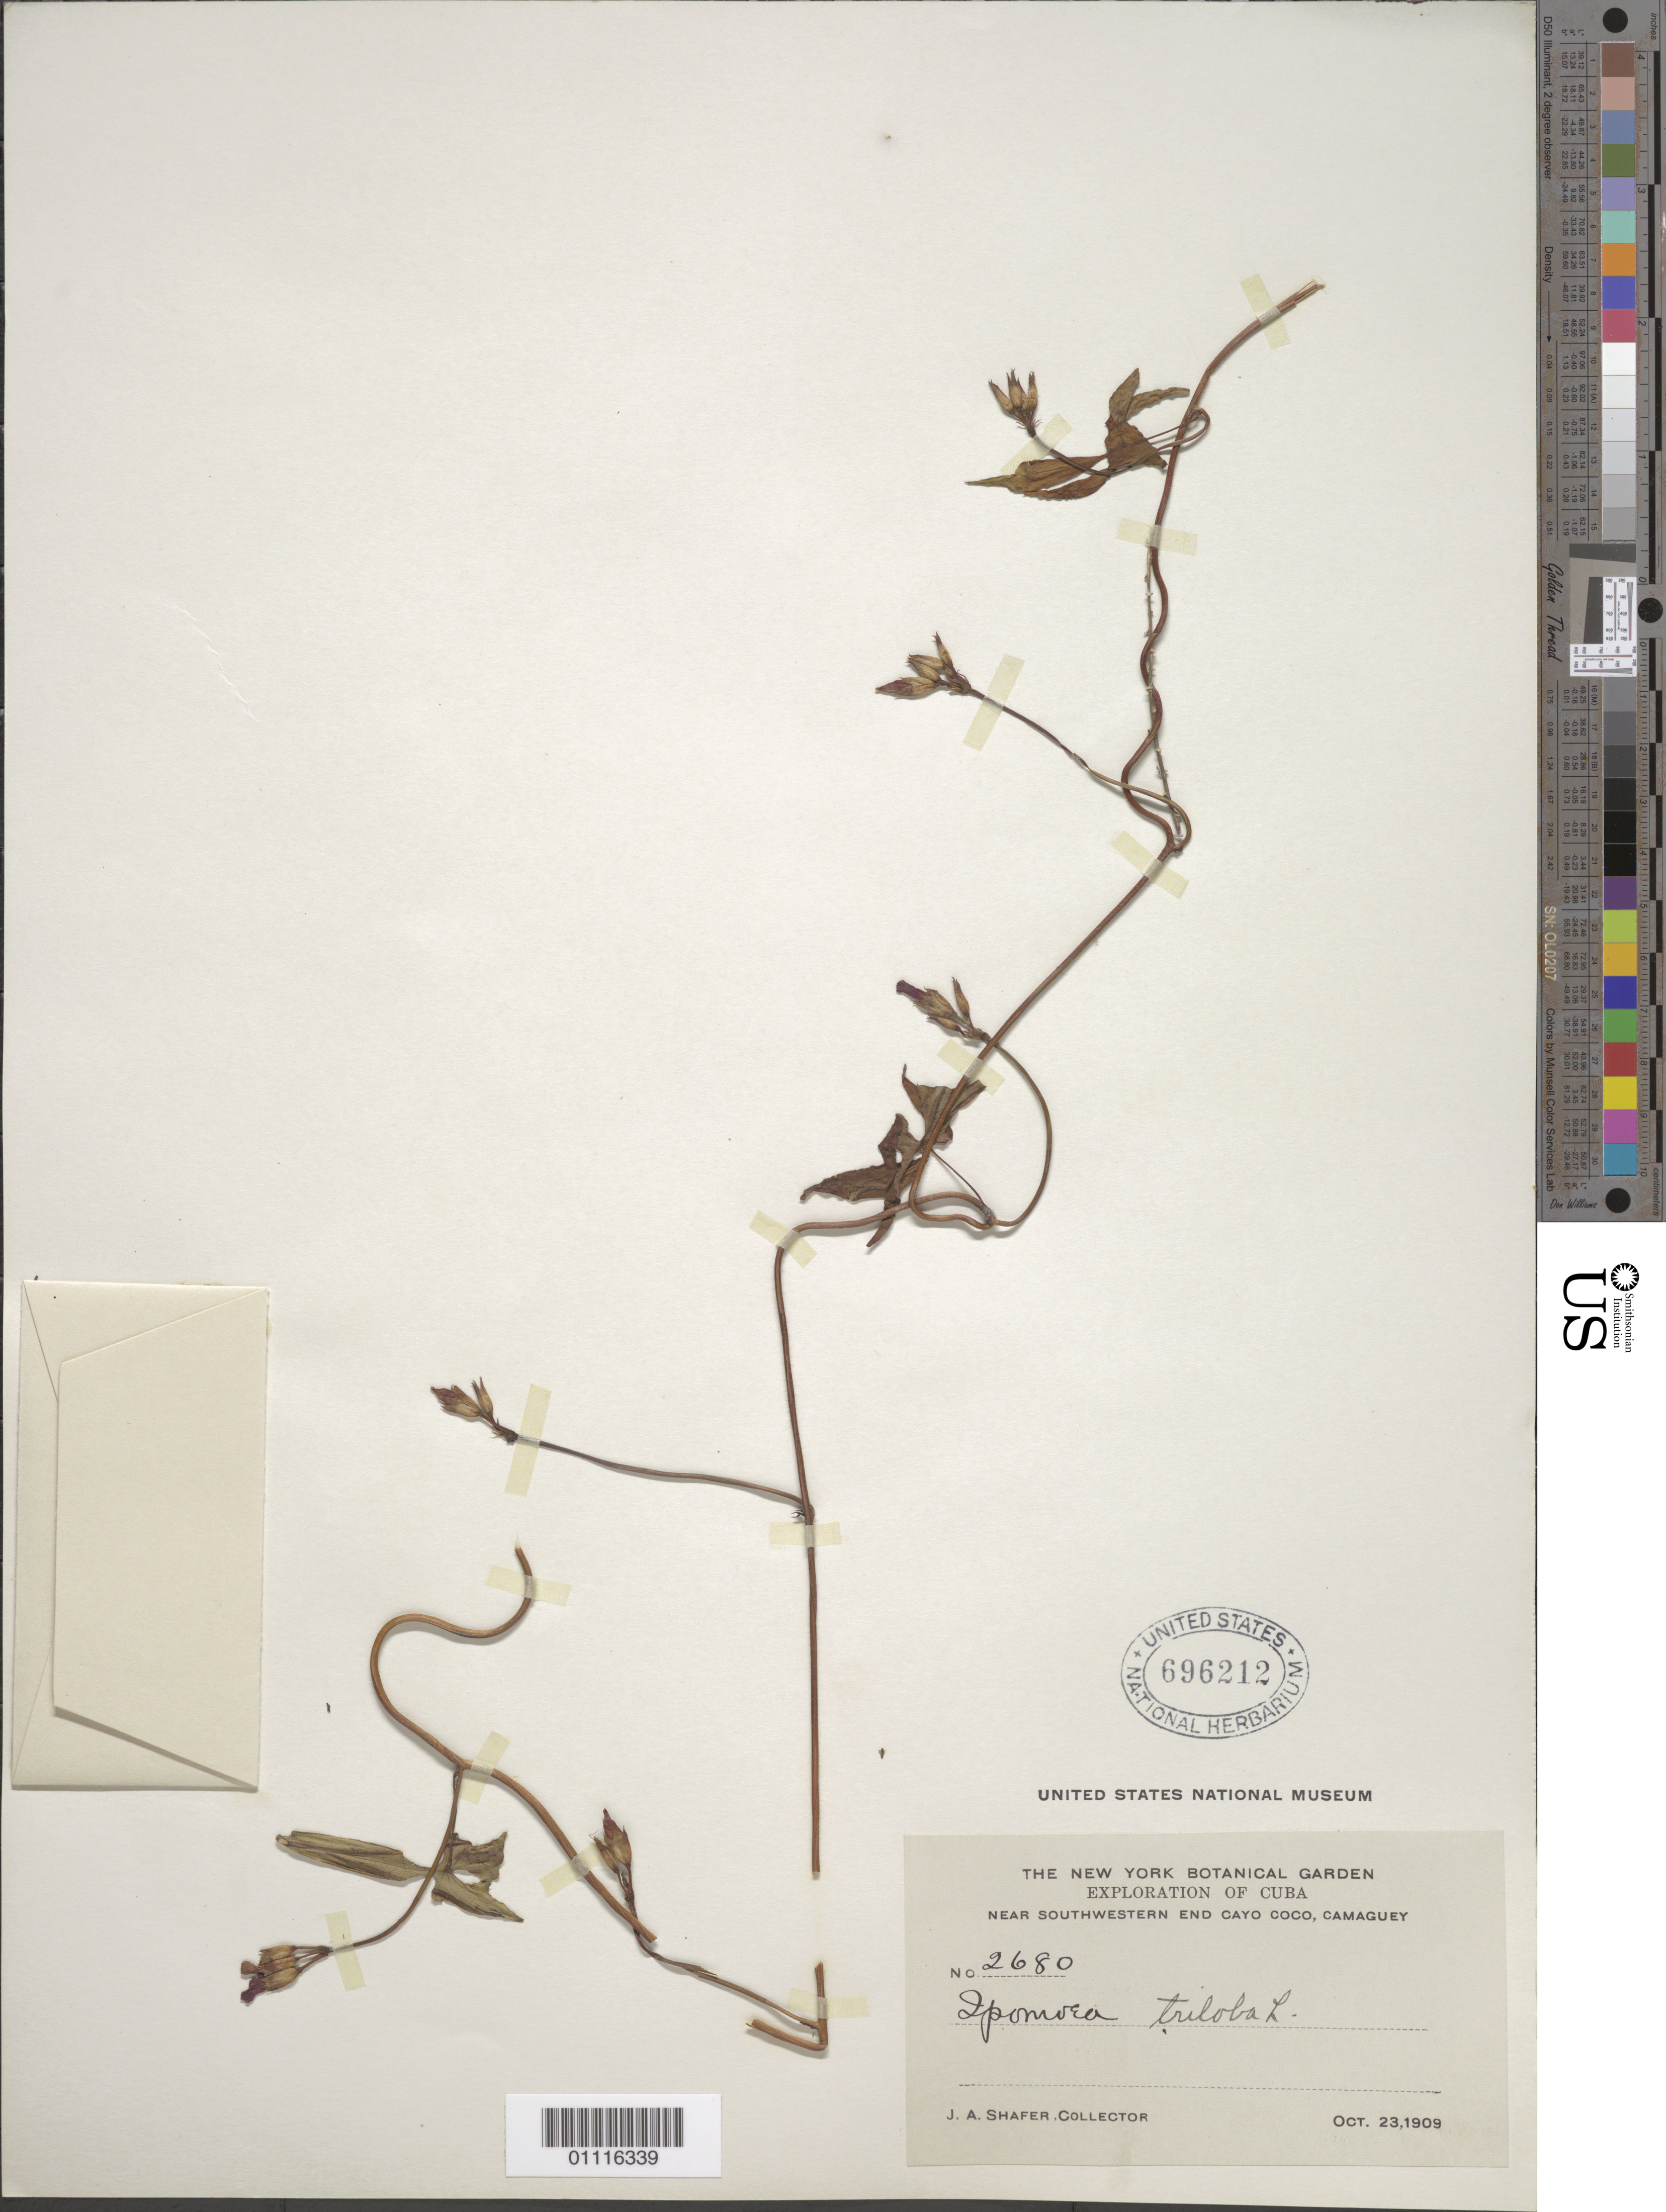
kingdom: Plantae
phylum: Tracheophyta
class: Magnoliopsida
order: Solanales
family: Convolvulaceae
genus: Ipomoea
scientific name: Ipomoea triloba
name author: L.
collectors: J. A. Shafer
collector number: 2680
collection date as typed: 23 Oct 1909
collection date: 1909-10-23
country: Cuba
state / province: Ciego de Ávila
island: Cuba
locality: Near Northwestern end Cayo Coco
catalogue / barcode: US 696212